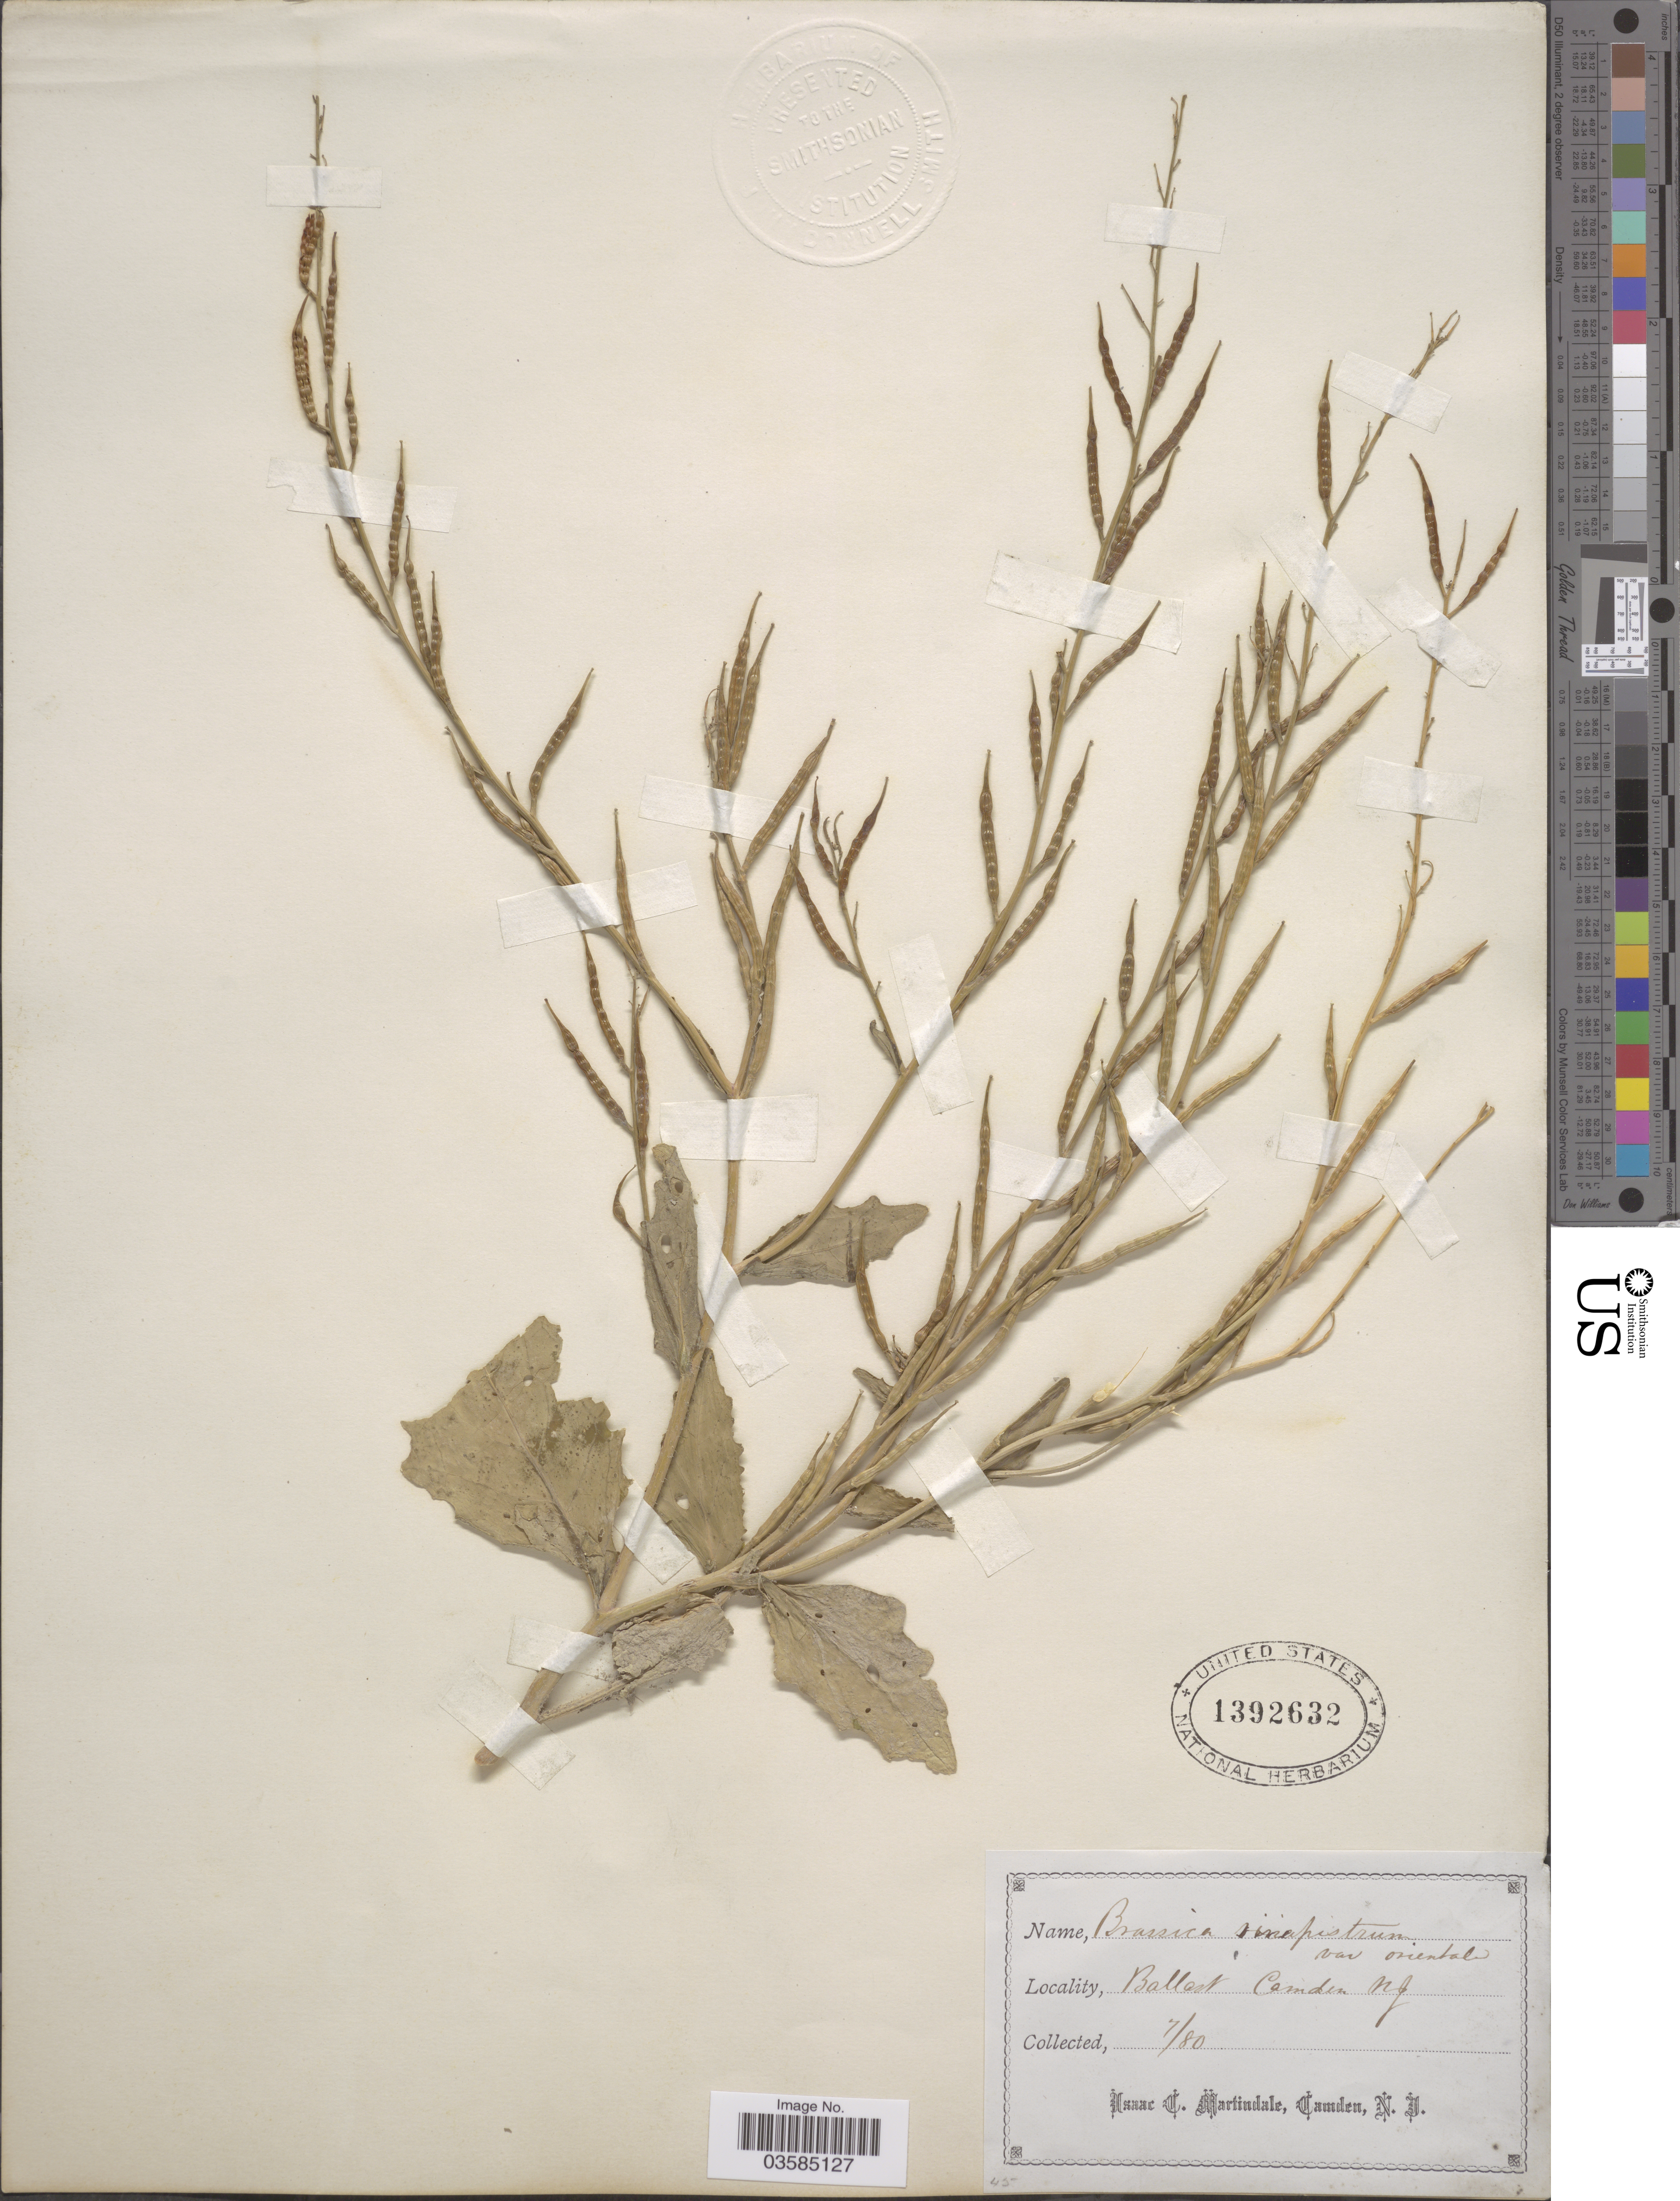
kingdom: Plantae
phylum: Tracheophyta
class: Magnoliopsida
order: Brassicales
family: Brassicaceae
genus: Brassica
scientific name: Brassica kaber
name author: (DC.) L.C. Wheeler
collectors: I. C. Martindale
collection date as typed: Transcribed d/m/y: /7/80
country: United States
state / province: New York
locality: Ballast Camden.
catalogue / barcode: US 1392632